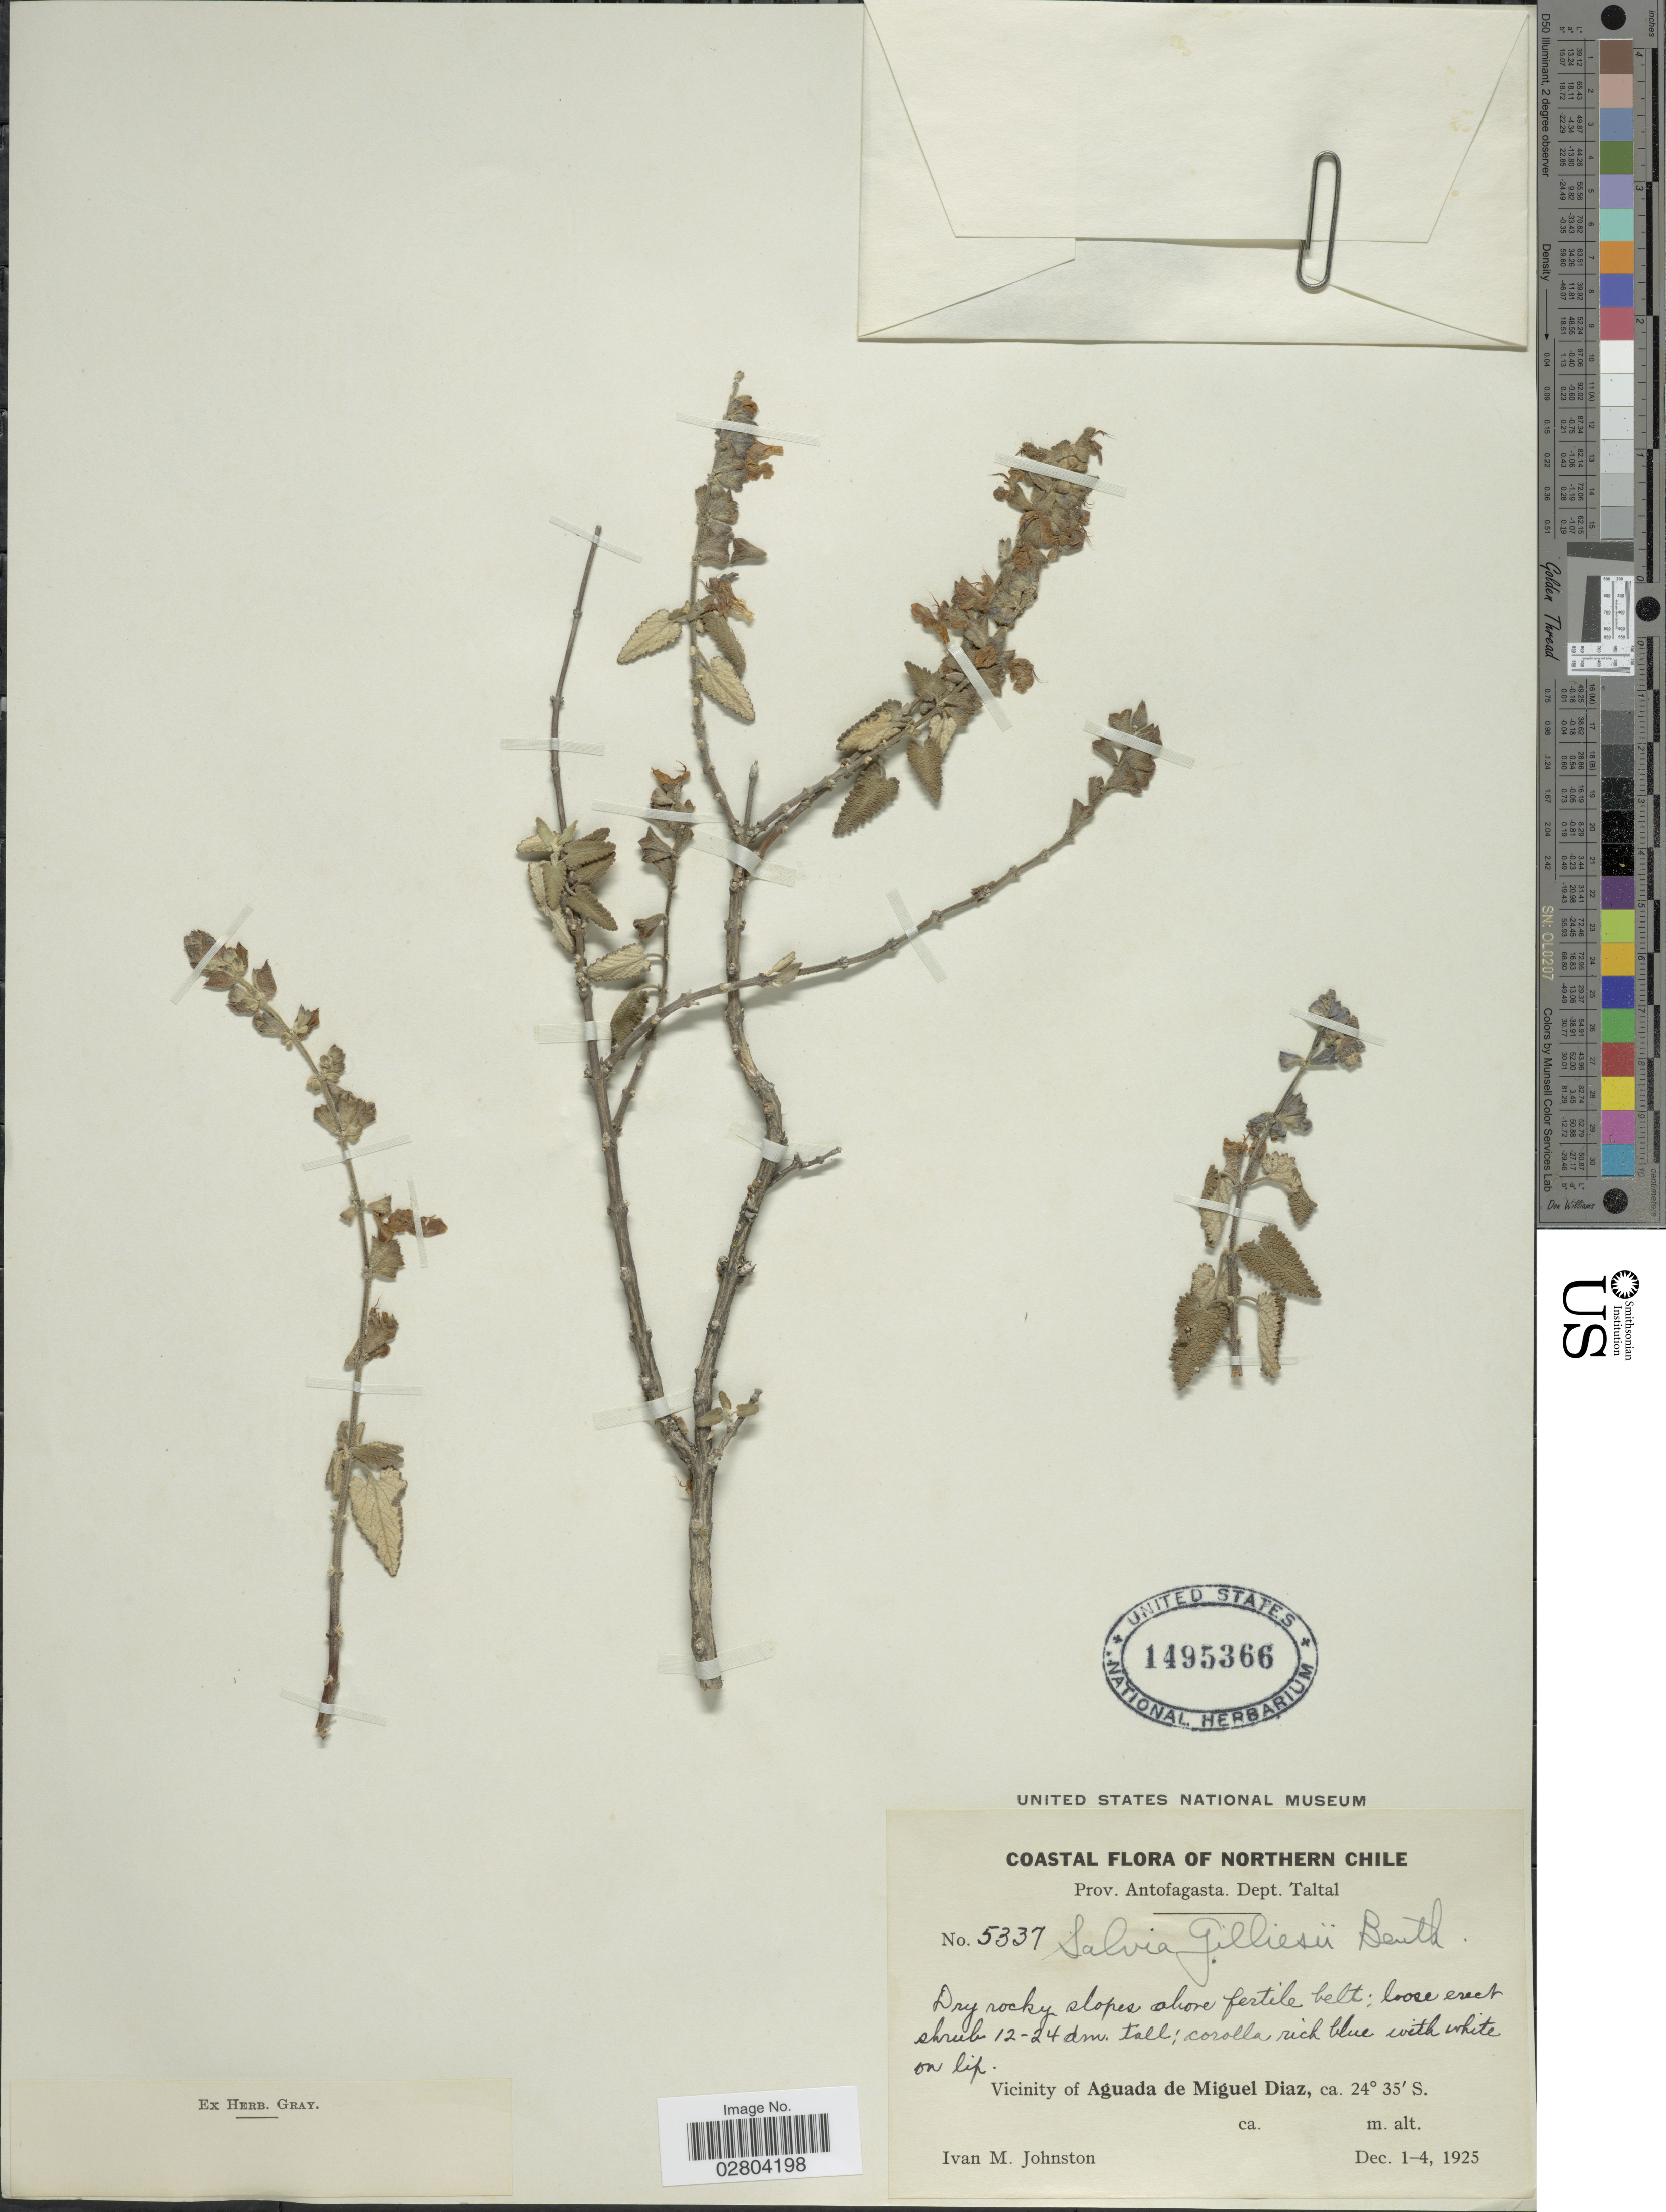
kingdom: Plantae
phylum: Tracheophyta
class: Magnoliopsida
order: Lamiales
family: Lamiaceae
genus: Salvia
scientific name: Salvia cuspidata subsp. gilliesii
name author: (Benth.) J.R.I. Wood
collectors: I.M. Johnston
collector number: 5337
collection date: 1925-12-01/1925-12-04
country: Chile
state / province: Antofagasta (II)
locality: Coastal. Northern Chile. Dept. Taltal. Dry rocky slopes above fertile belt. Vicinity of Aguada de Miguel Diaz.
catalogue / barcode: US 1495366